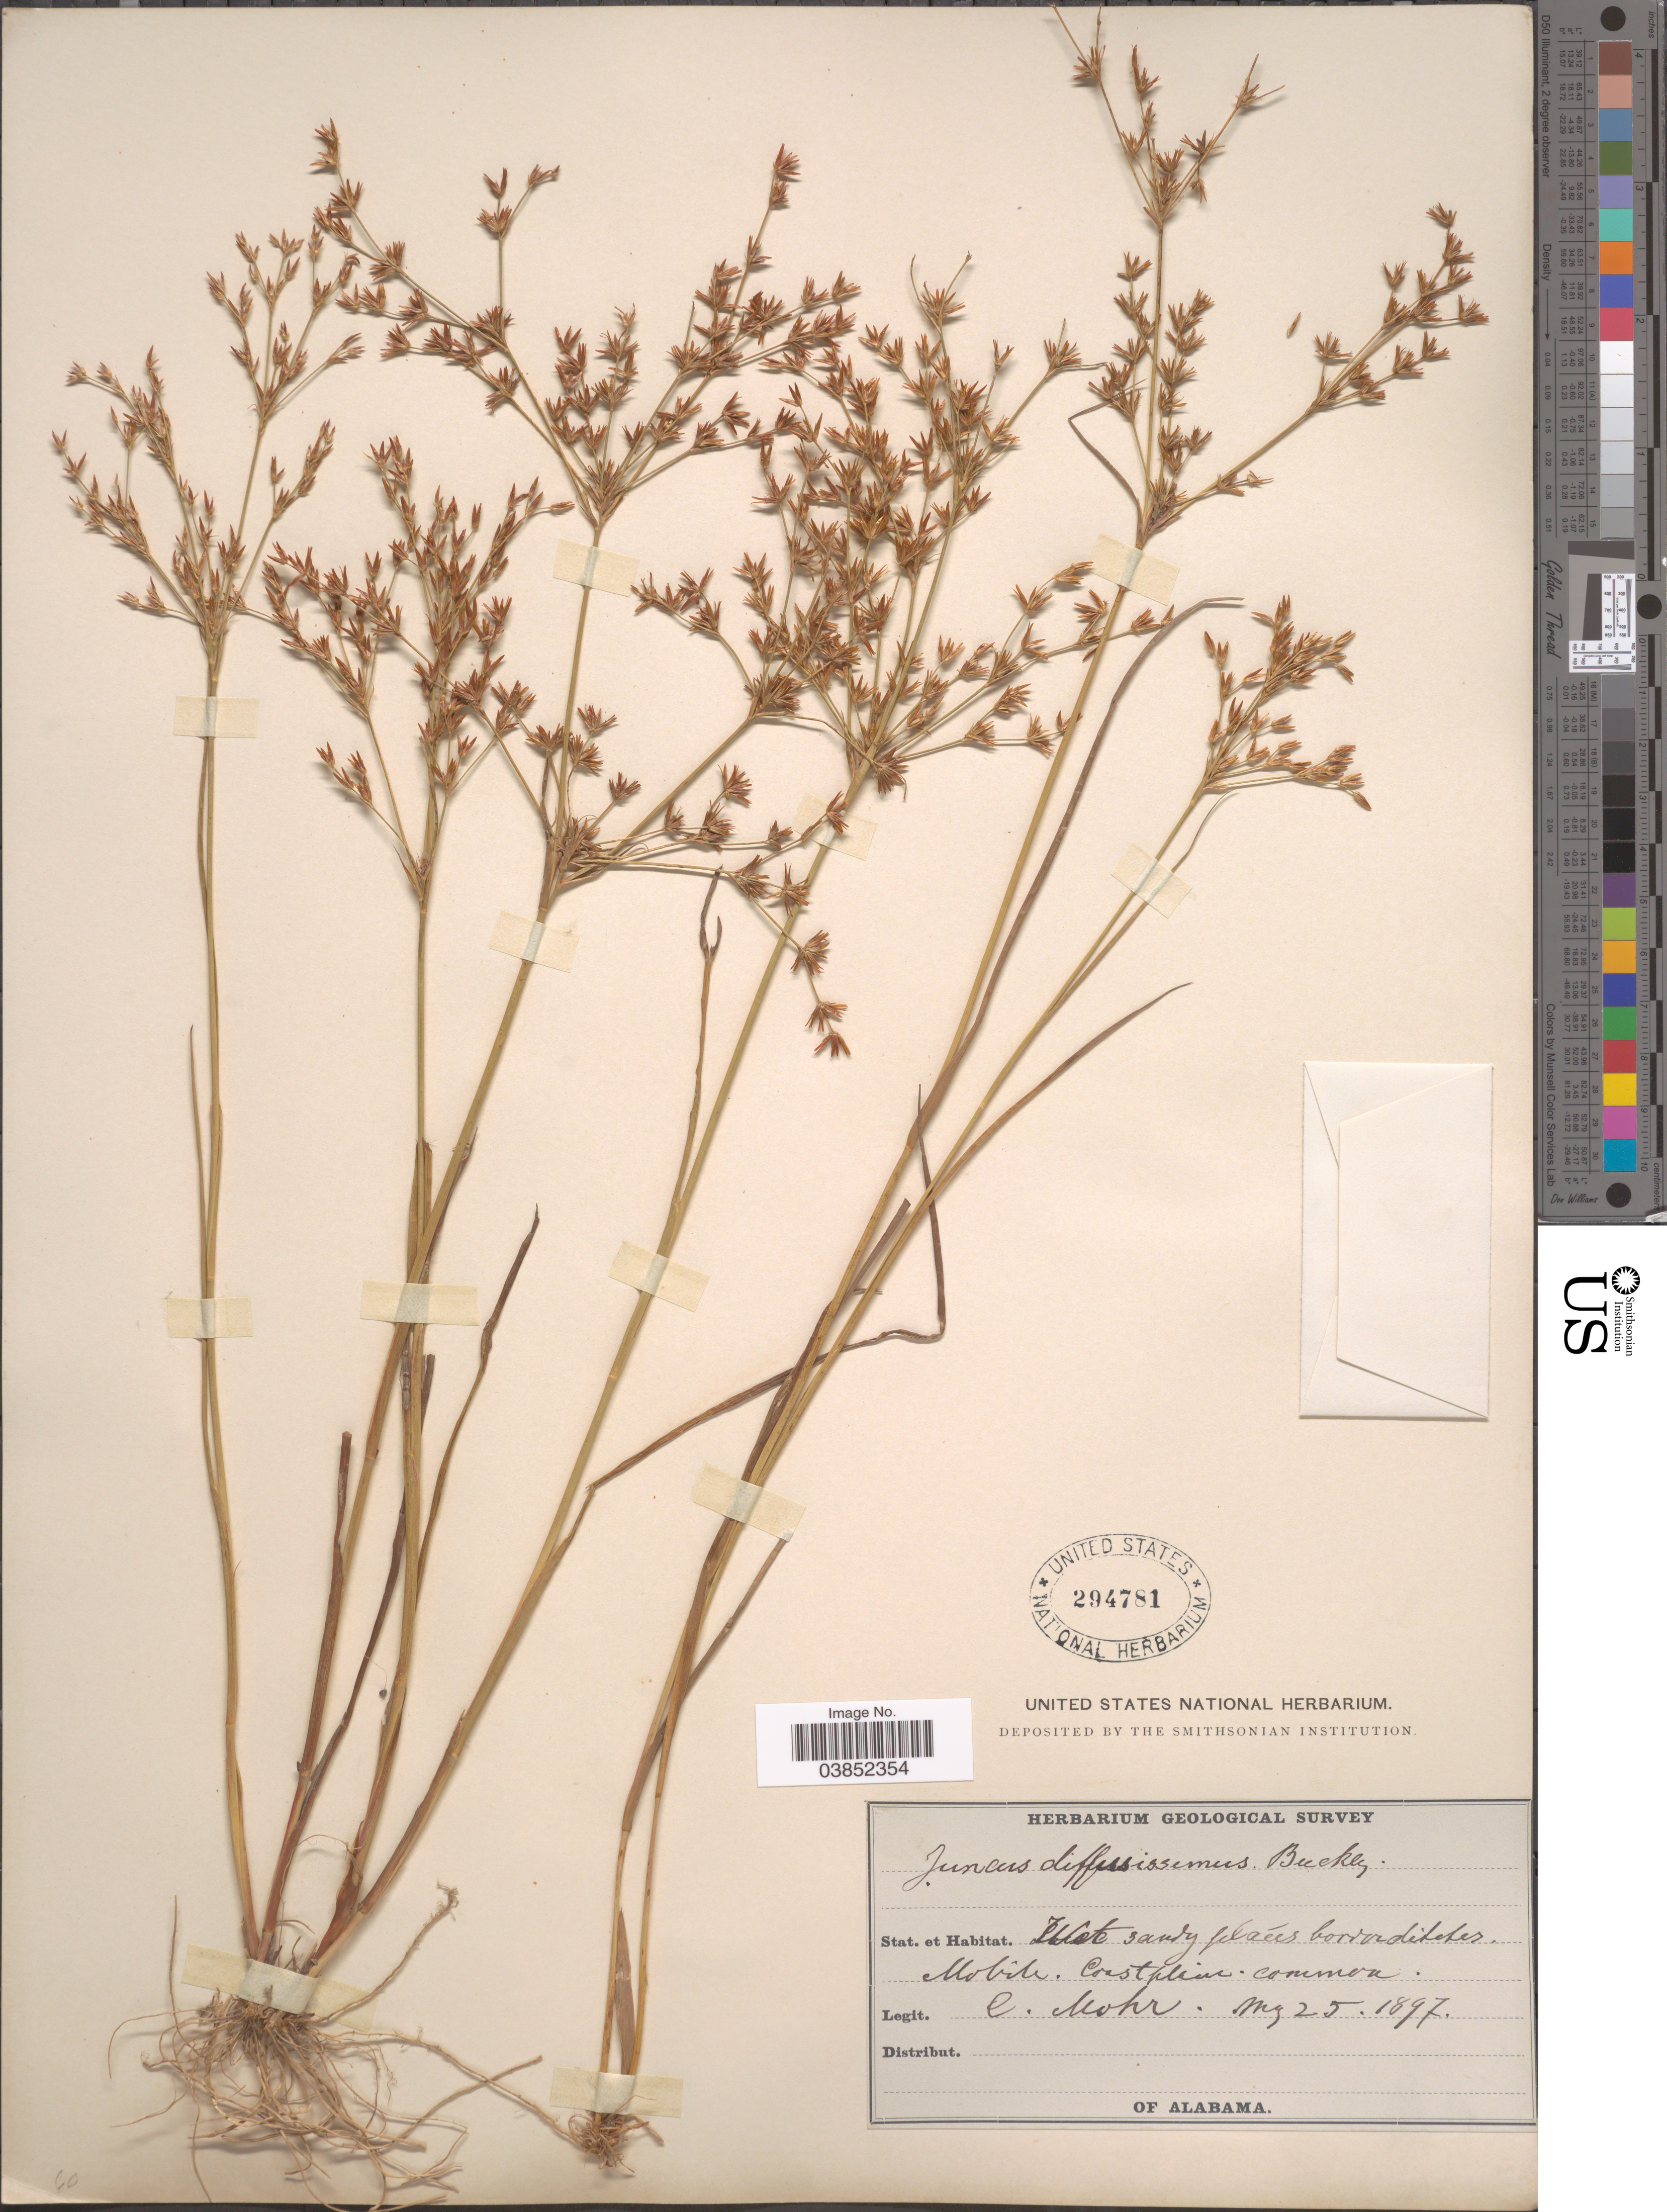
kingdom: Plantae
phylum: Tracheophyta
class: Liliopsida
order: Poales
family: Juncaceae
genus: Juncus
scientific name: Juncus diffusissimus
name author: Buckley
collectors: C. T. Mohr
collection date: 1897-05-25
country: United States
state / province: Alabama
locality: Stat. Wet sandy pláces border ditches Mobile. Coast plain.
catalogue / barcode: US 294781